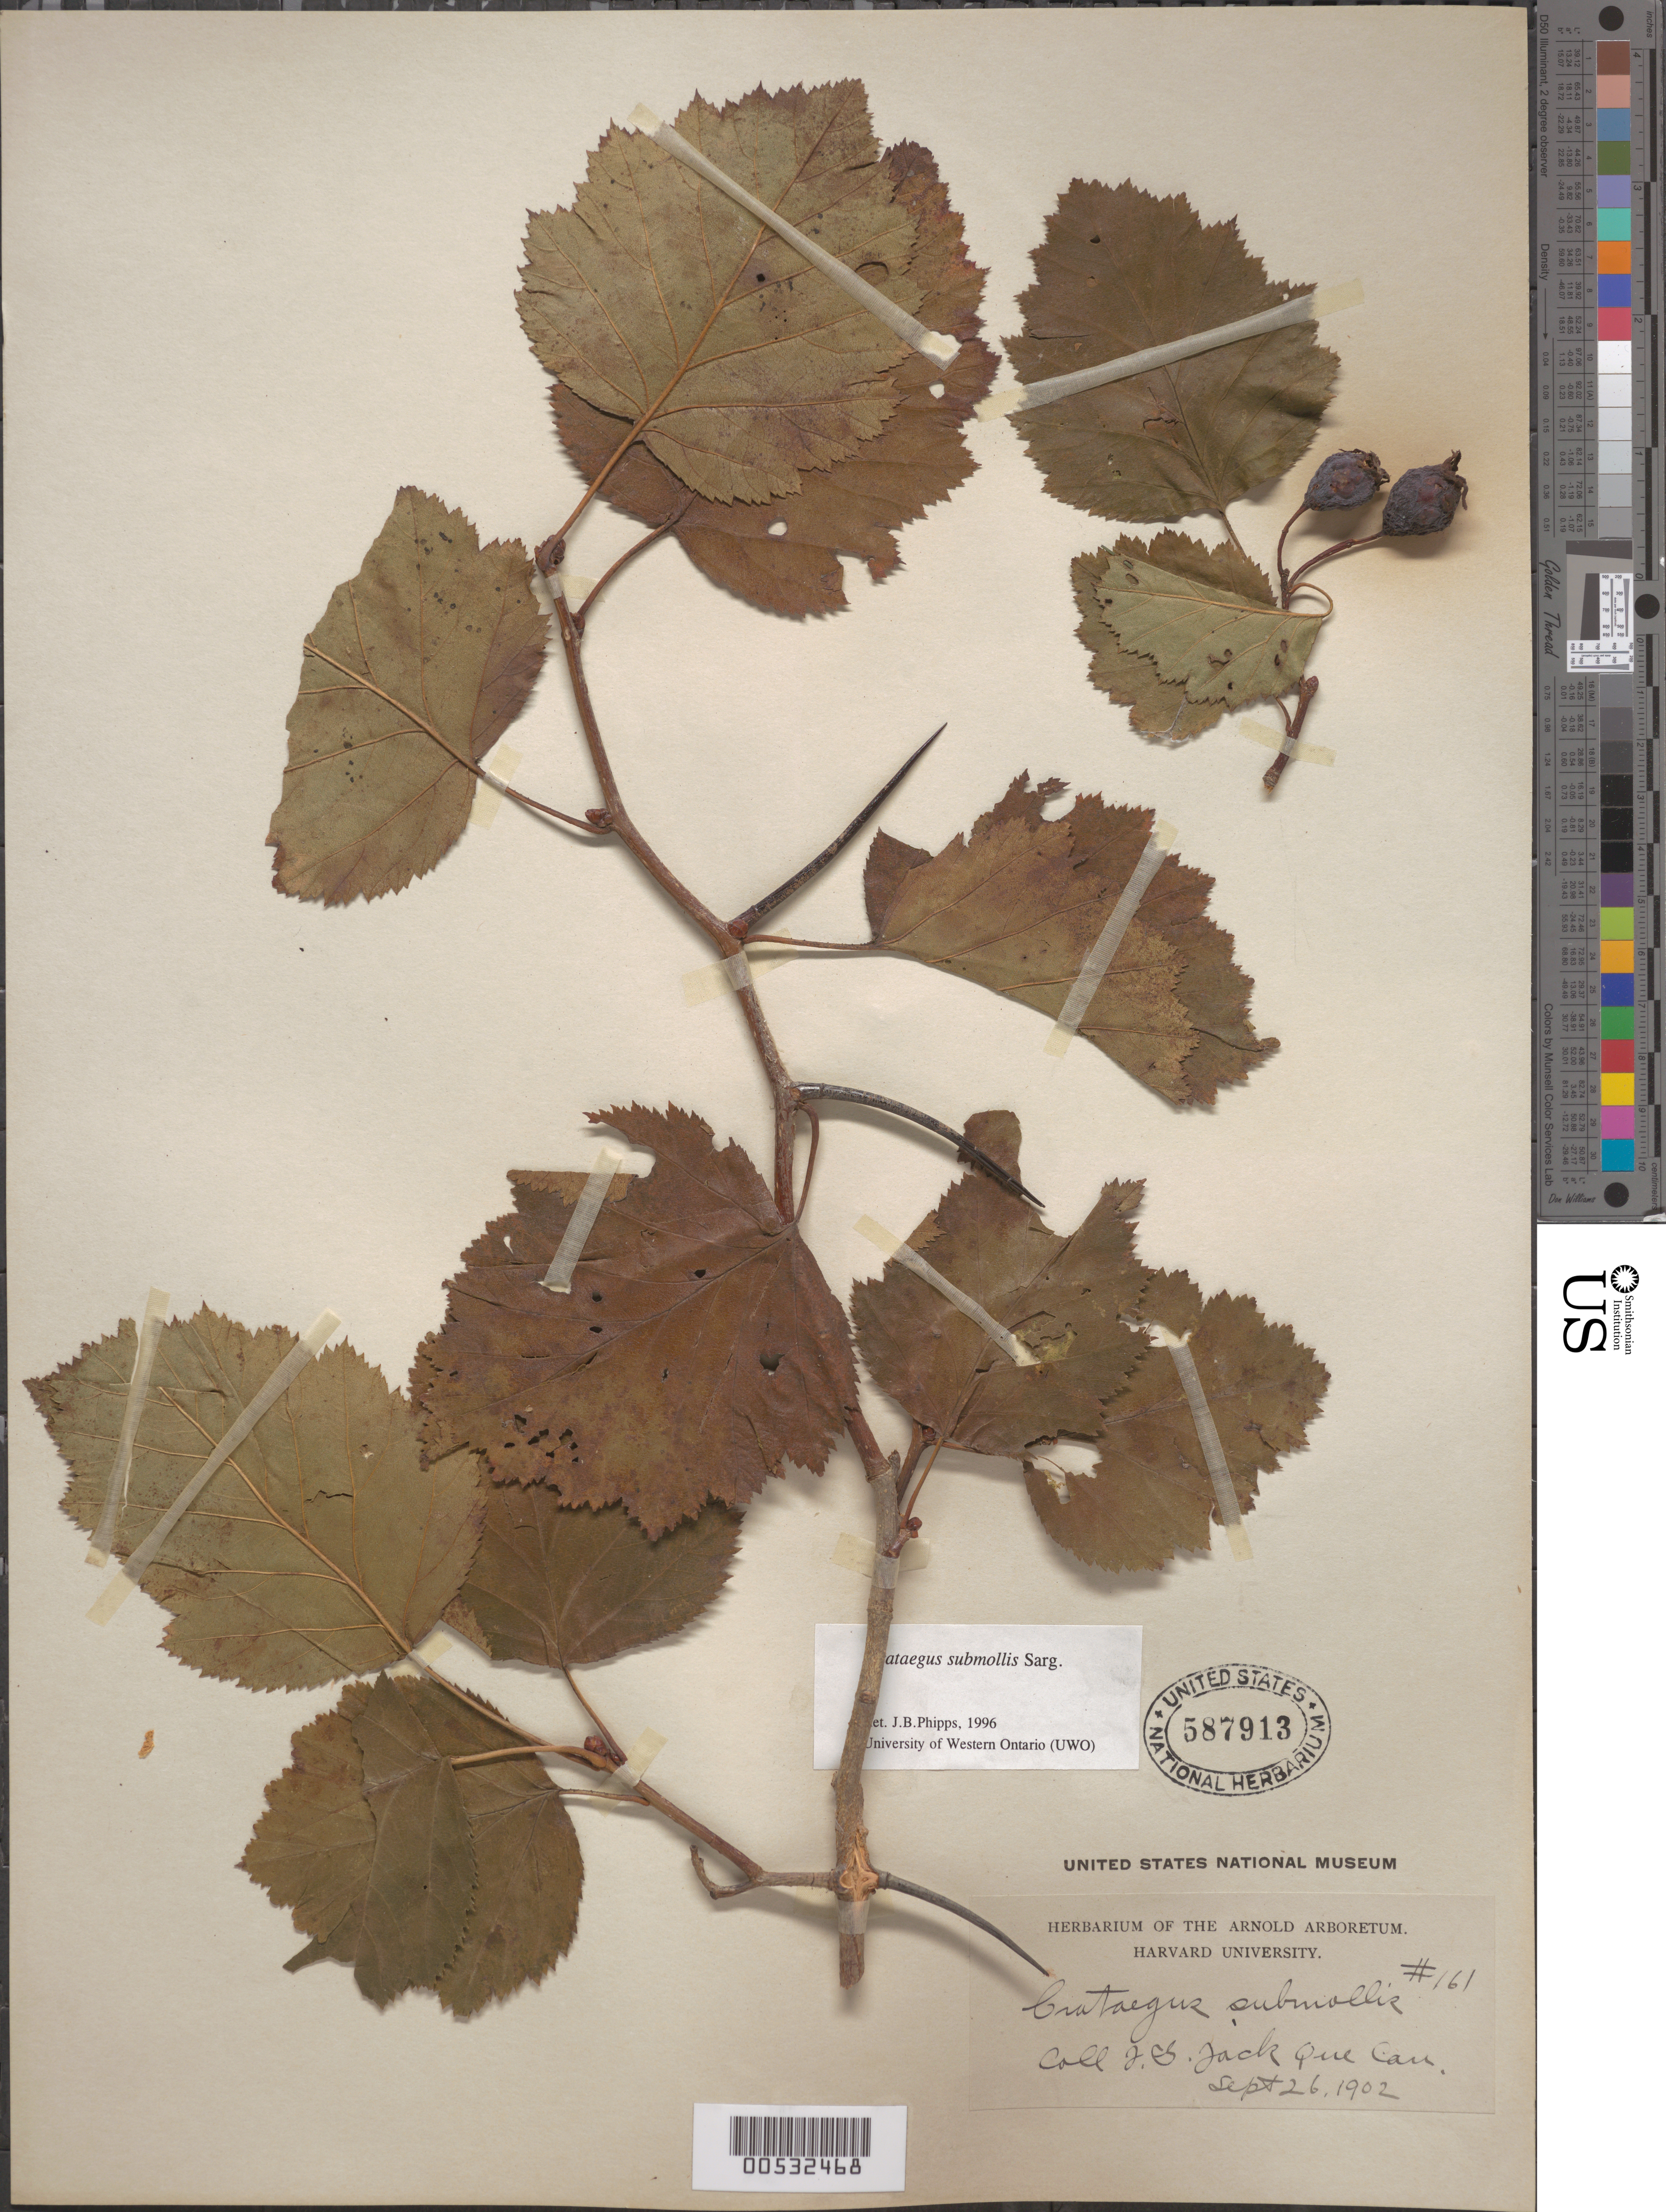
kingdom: Plantae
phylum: Tracheophyta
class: Magnoliopsida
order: Rosales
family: Rosaceae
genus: Crataegus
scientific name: Crataegus submollis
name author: Sarg.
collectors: J. G. Jack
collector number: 161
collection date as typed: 26 Sep 1902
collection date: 1902-09-26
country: Canada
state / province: Quebec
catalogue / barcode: US 587913